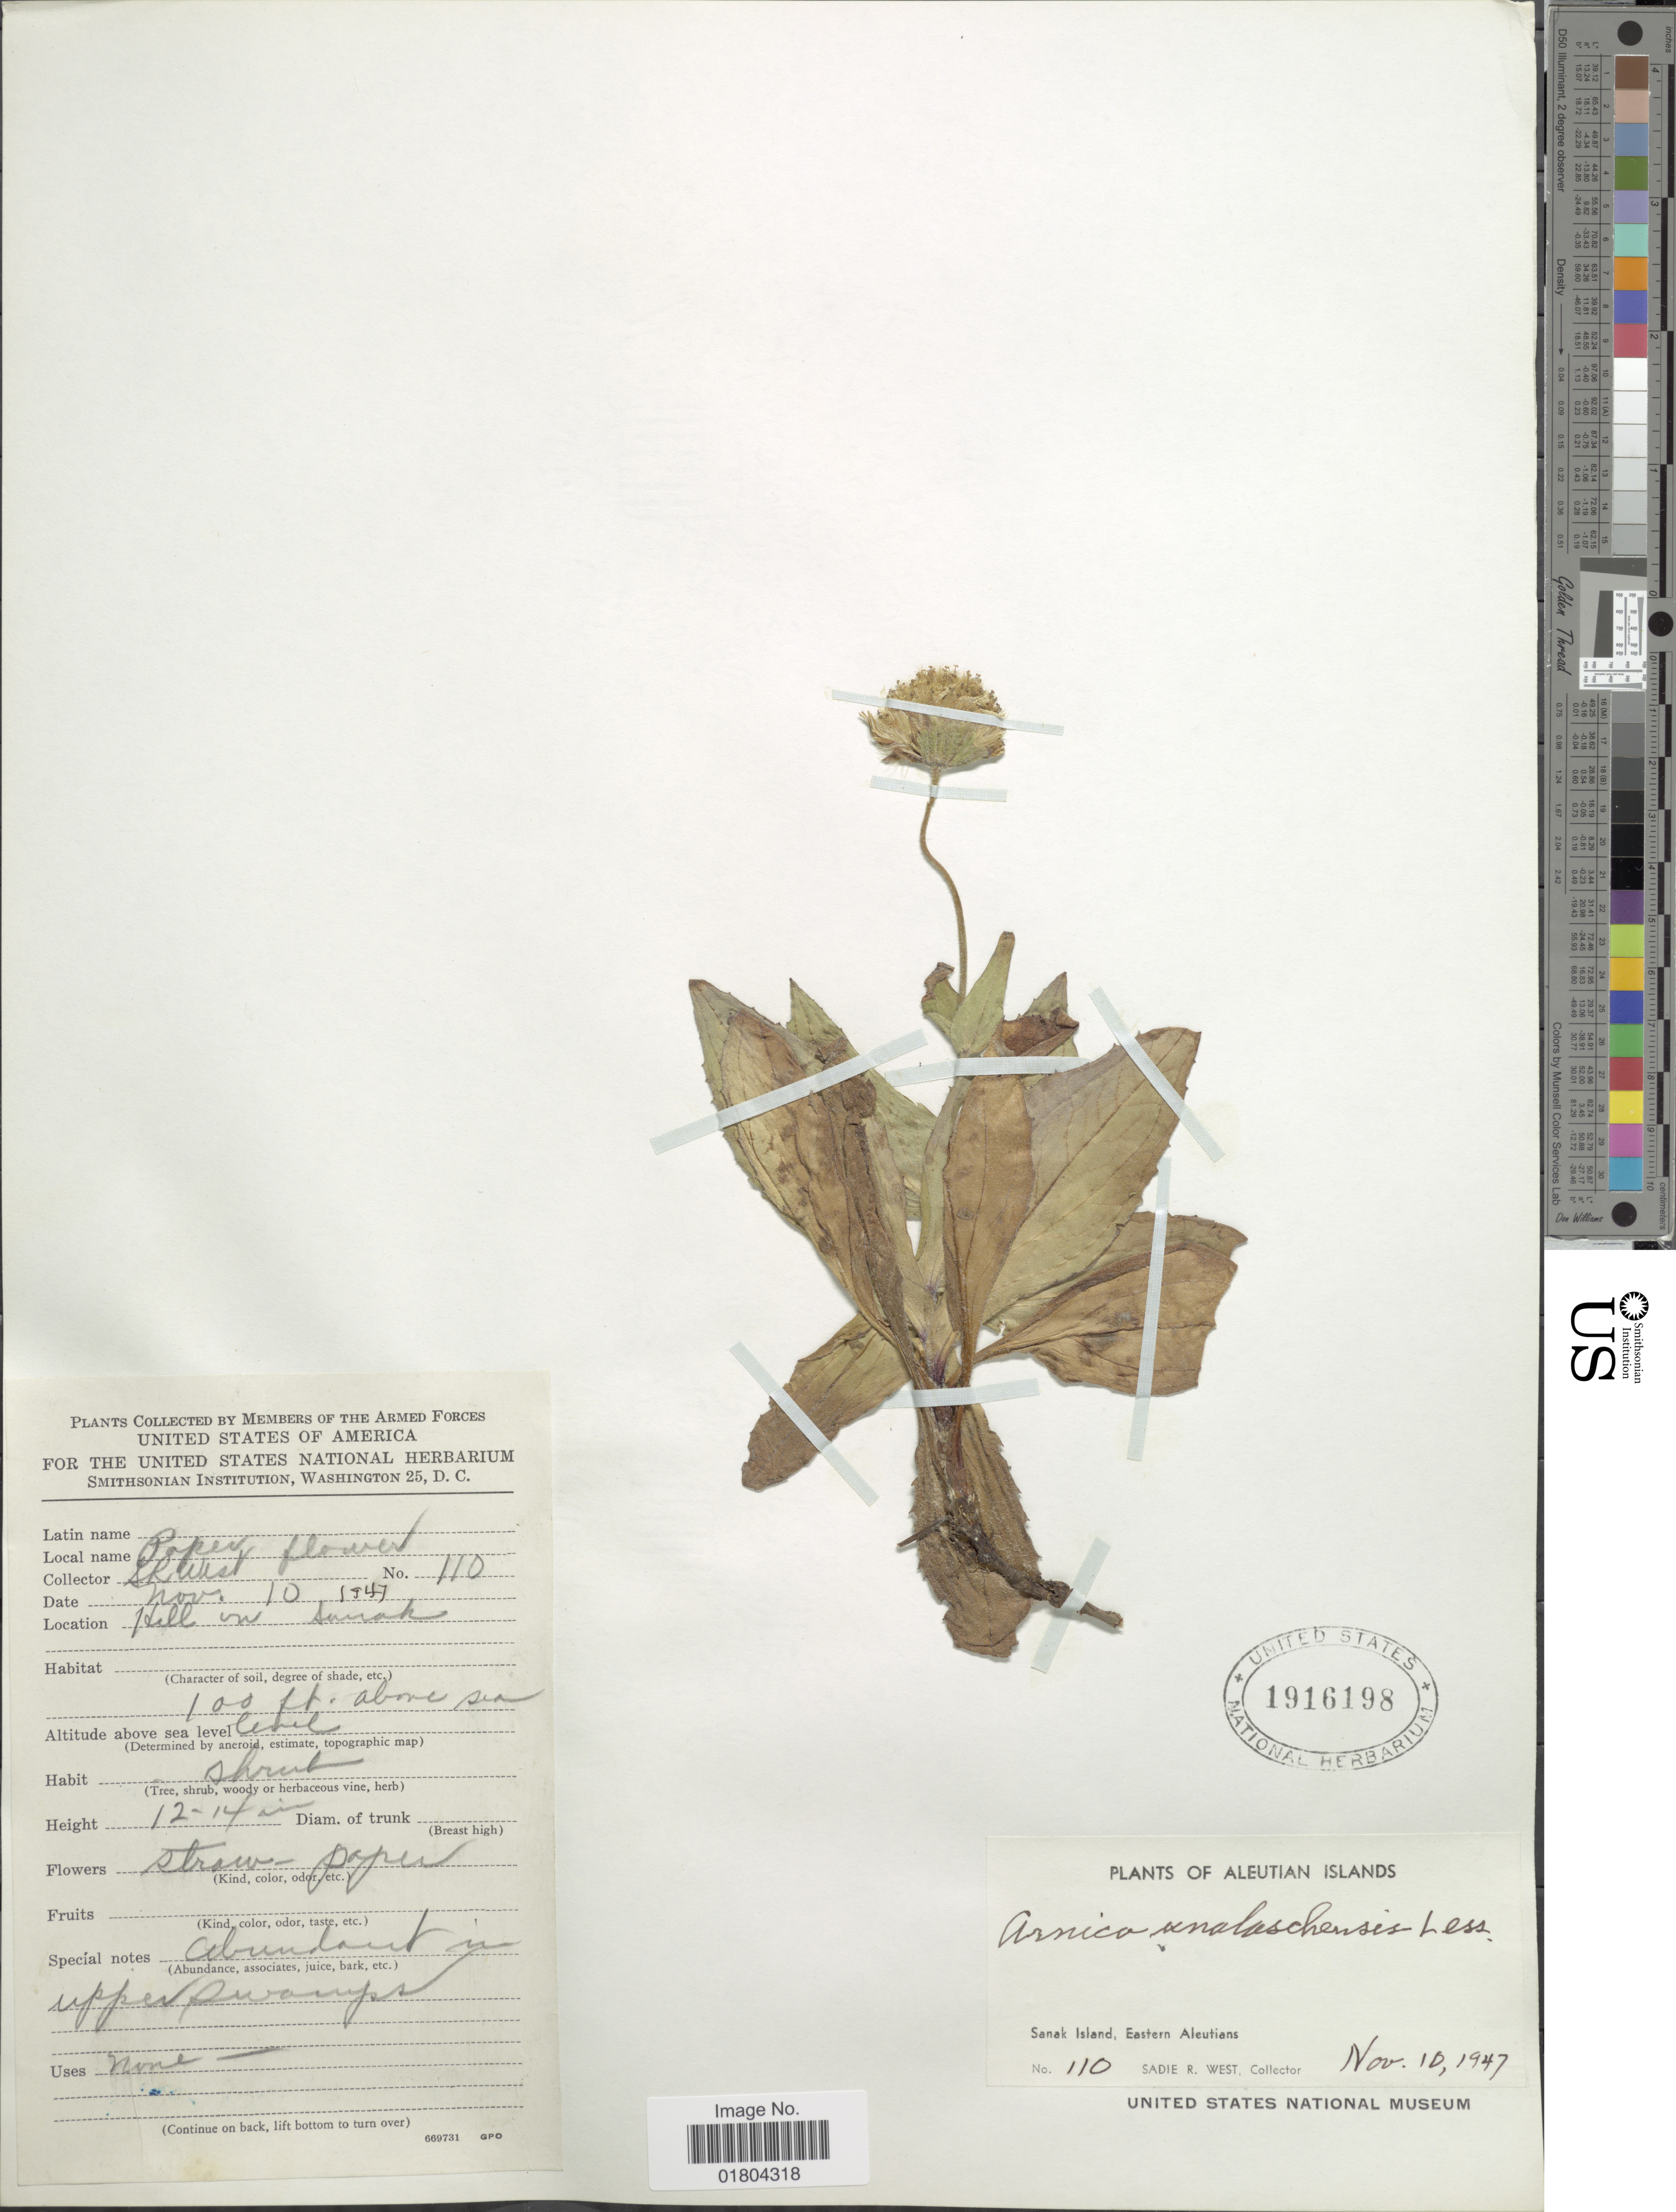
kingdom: Plantae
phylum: Tracheophyta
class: Magnoliopsida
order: Asterales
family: Asteraceae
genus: Arnica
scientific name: Arnica unalashcensis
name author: Less.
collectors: S. R. West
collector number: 110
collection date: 1947-11-10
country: United States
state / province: Alaska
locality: The Aleutian Islands, Sanak Island, Eastern Aleutians, Hill on Sanak.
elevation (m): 30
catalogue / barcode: US 1916198